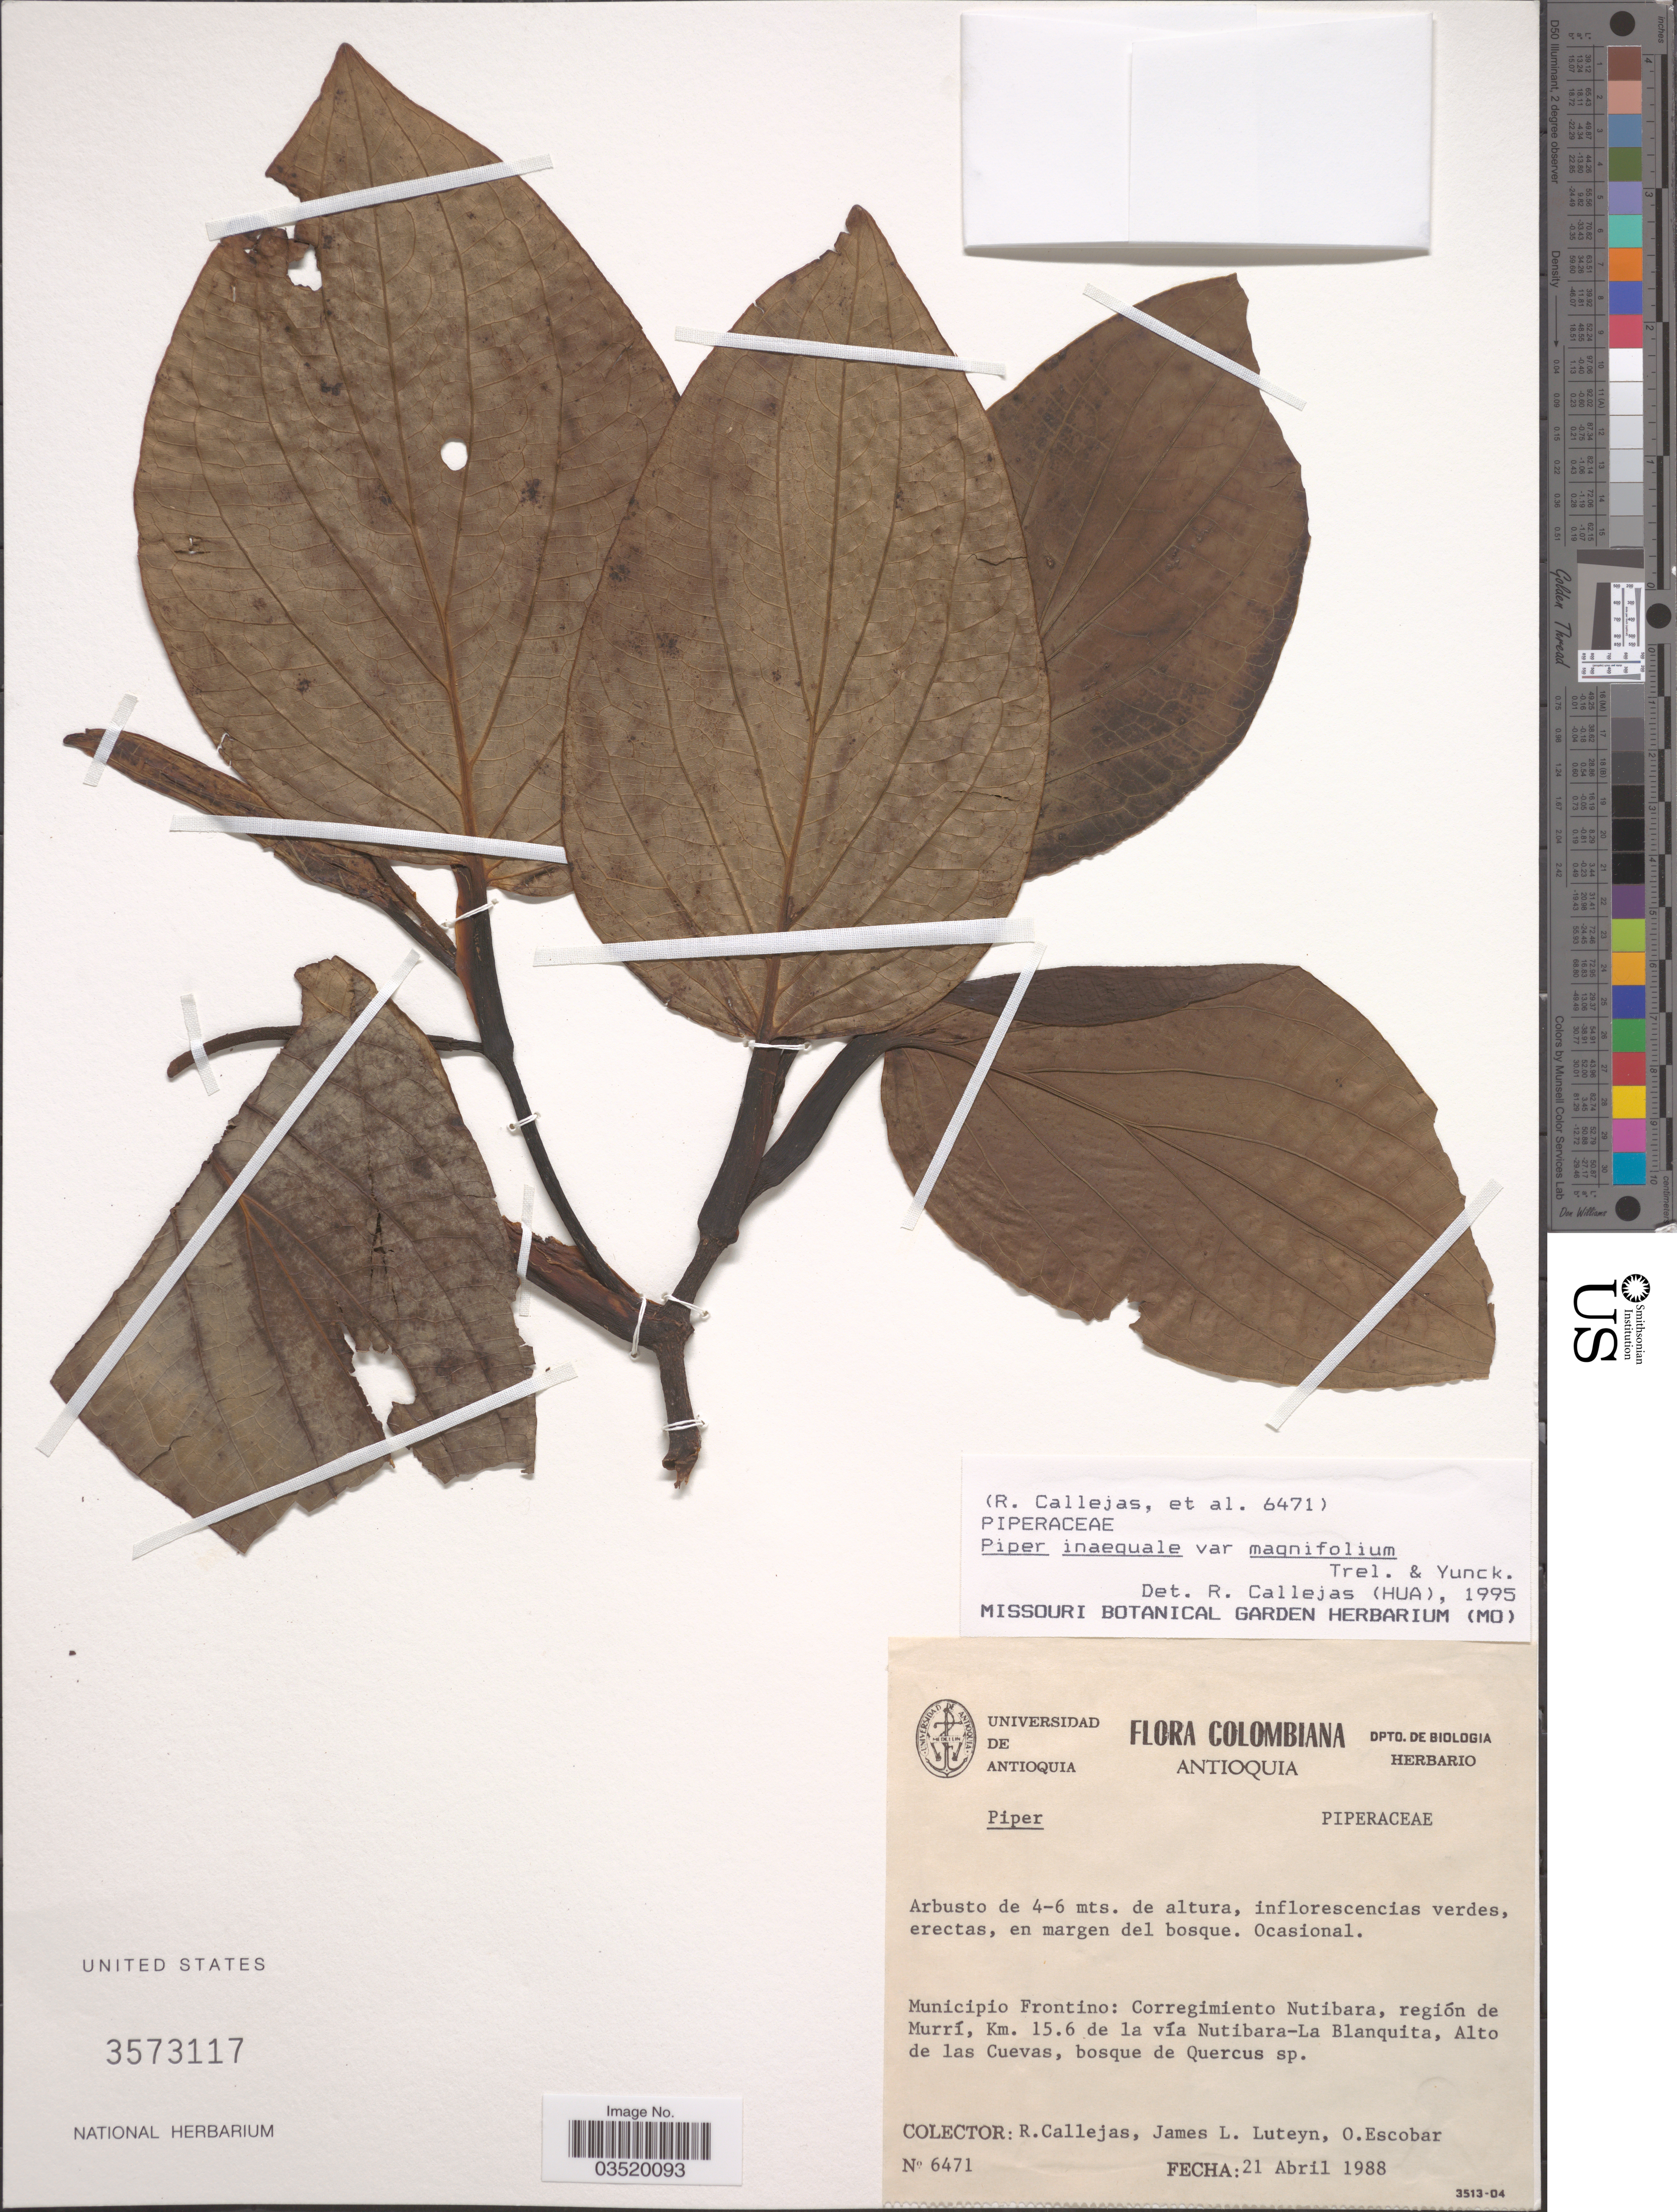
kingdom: Plantae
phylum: Tracheophyta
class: Magnoliopsida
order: Piperales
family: Piperaceae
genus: Piper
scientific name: Piper inaequale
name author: C. DC.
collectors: R. Callejas, J. L. Luteyn & O. Escobar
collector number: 6471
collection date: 1988-04-21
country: Colombia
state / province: Antioquia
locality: Municipio Frontino: Corregimiento Nutibara, región de Murrí, Km. 15.6 de la vía Nutibara-La Blanquita, Alto de las Cuevas, bosque de Quercus sp.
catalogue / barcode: US 3573117